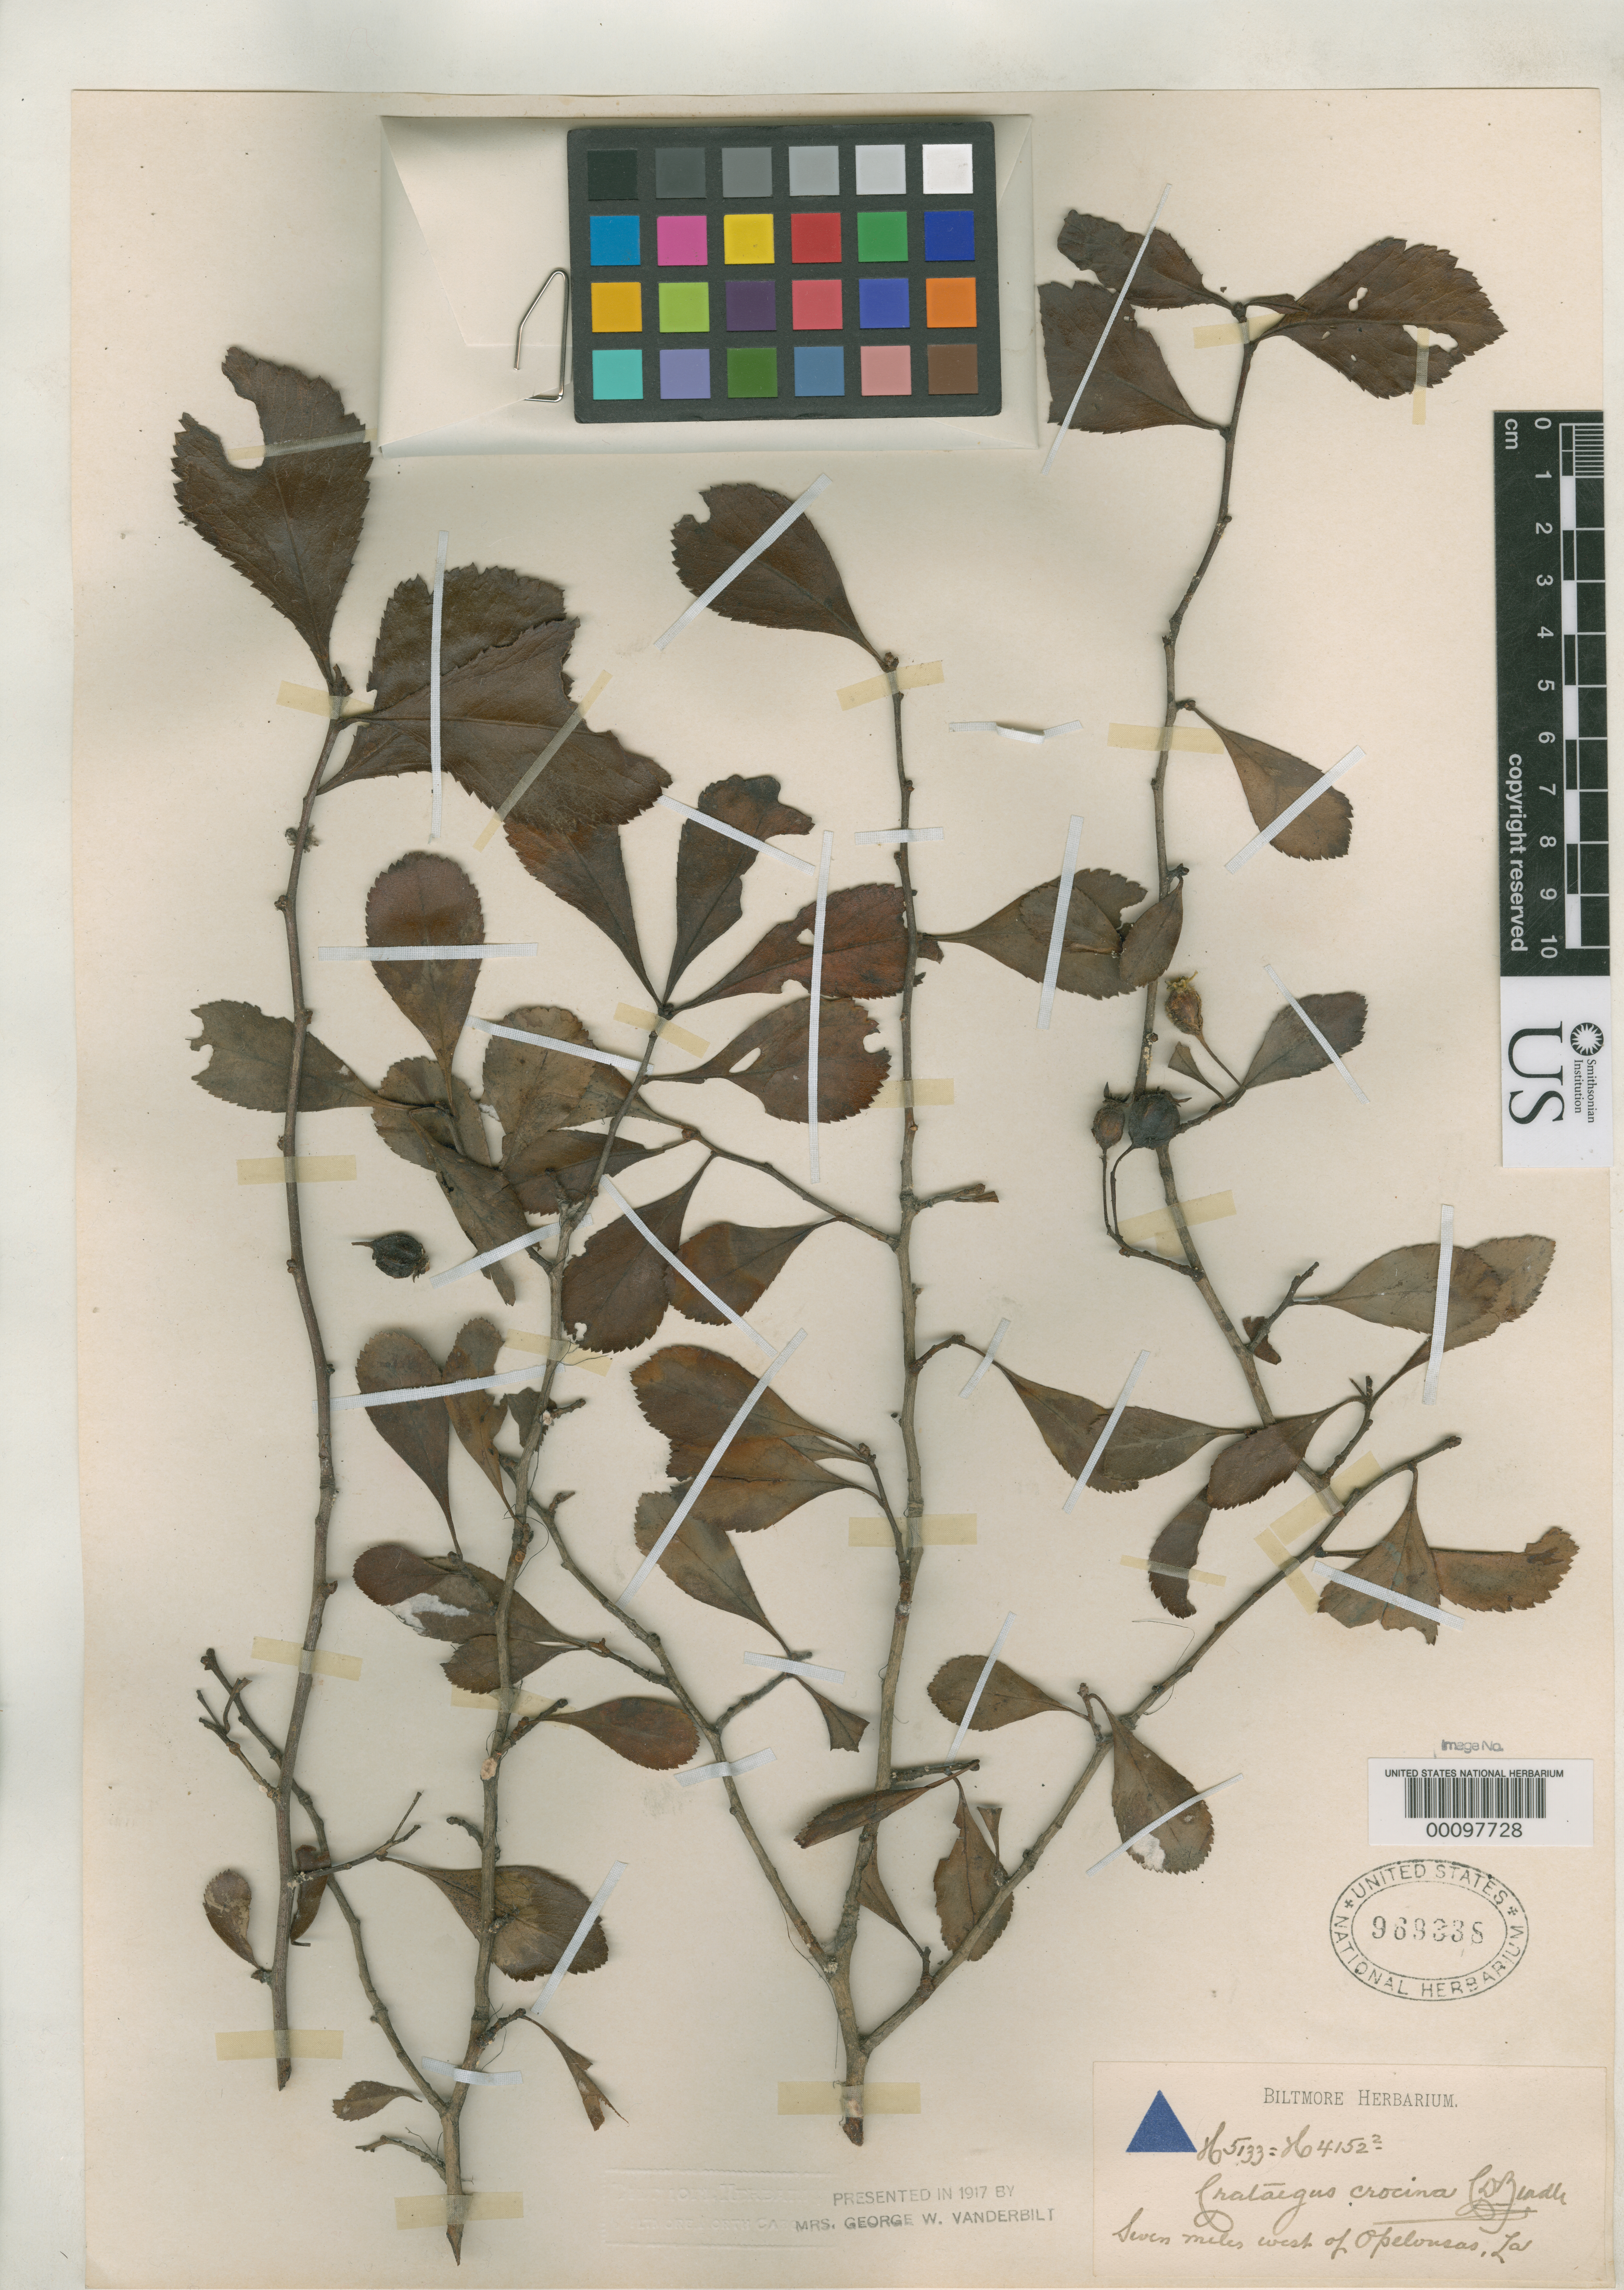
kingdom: Plantae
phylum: Tracheophyta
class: Magnoliopsida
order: Rosales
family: Rosaceae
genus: Crataegus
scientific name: Crataegus crocina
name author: Beadle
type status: Syntype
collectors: ex herb. Biltmore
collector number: H 5133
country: United States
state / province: Louisiana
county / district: St. Landry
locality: Opelonsas.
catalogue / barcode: US 969338